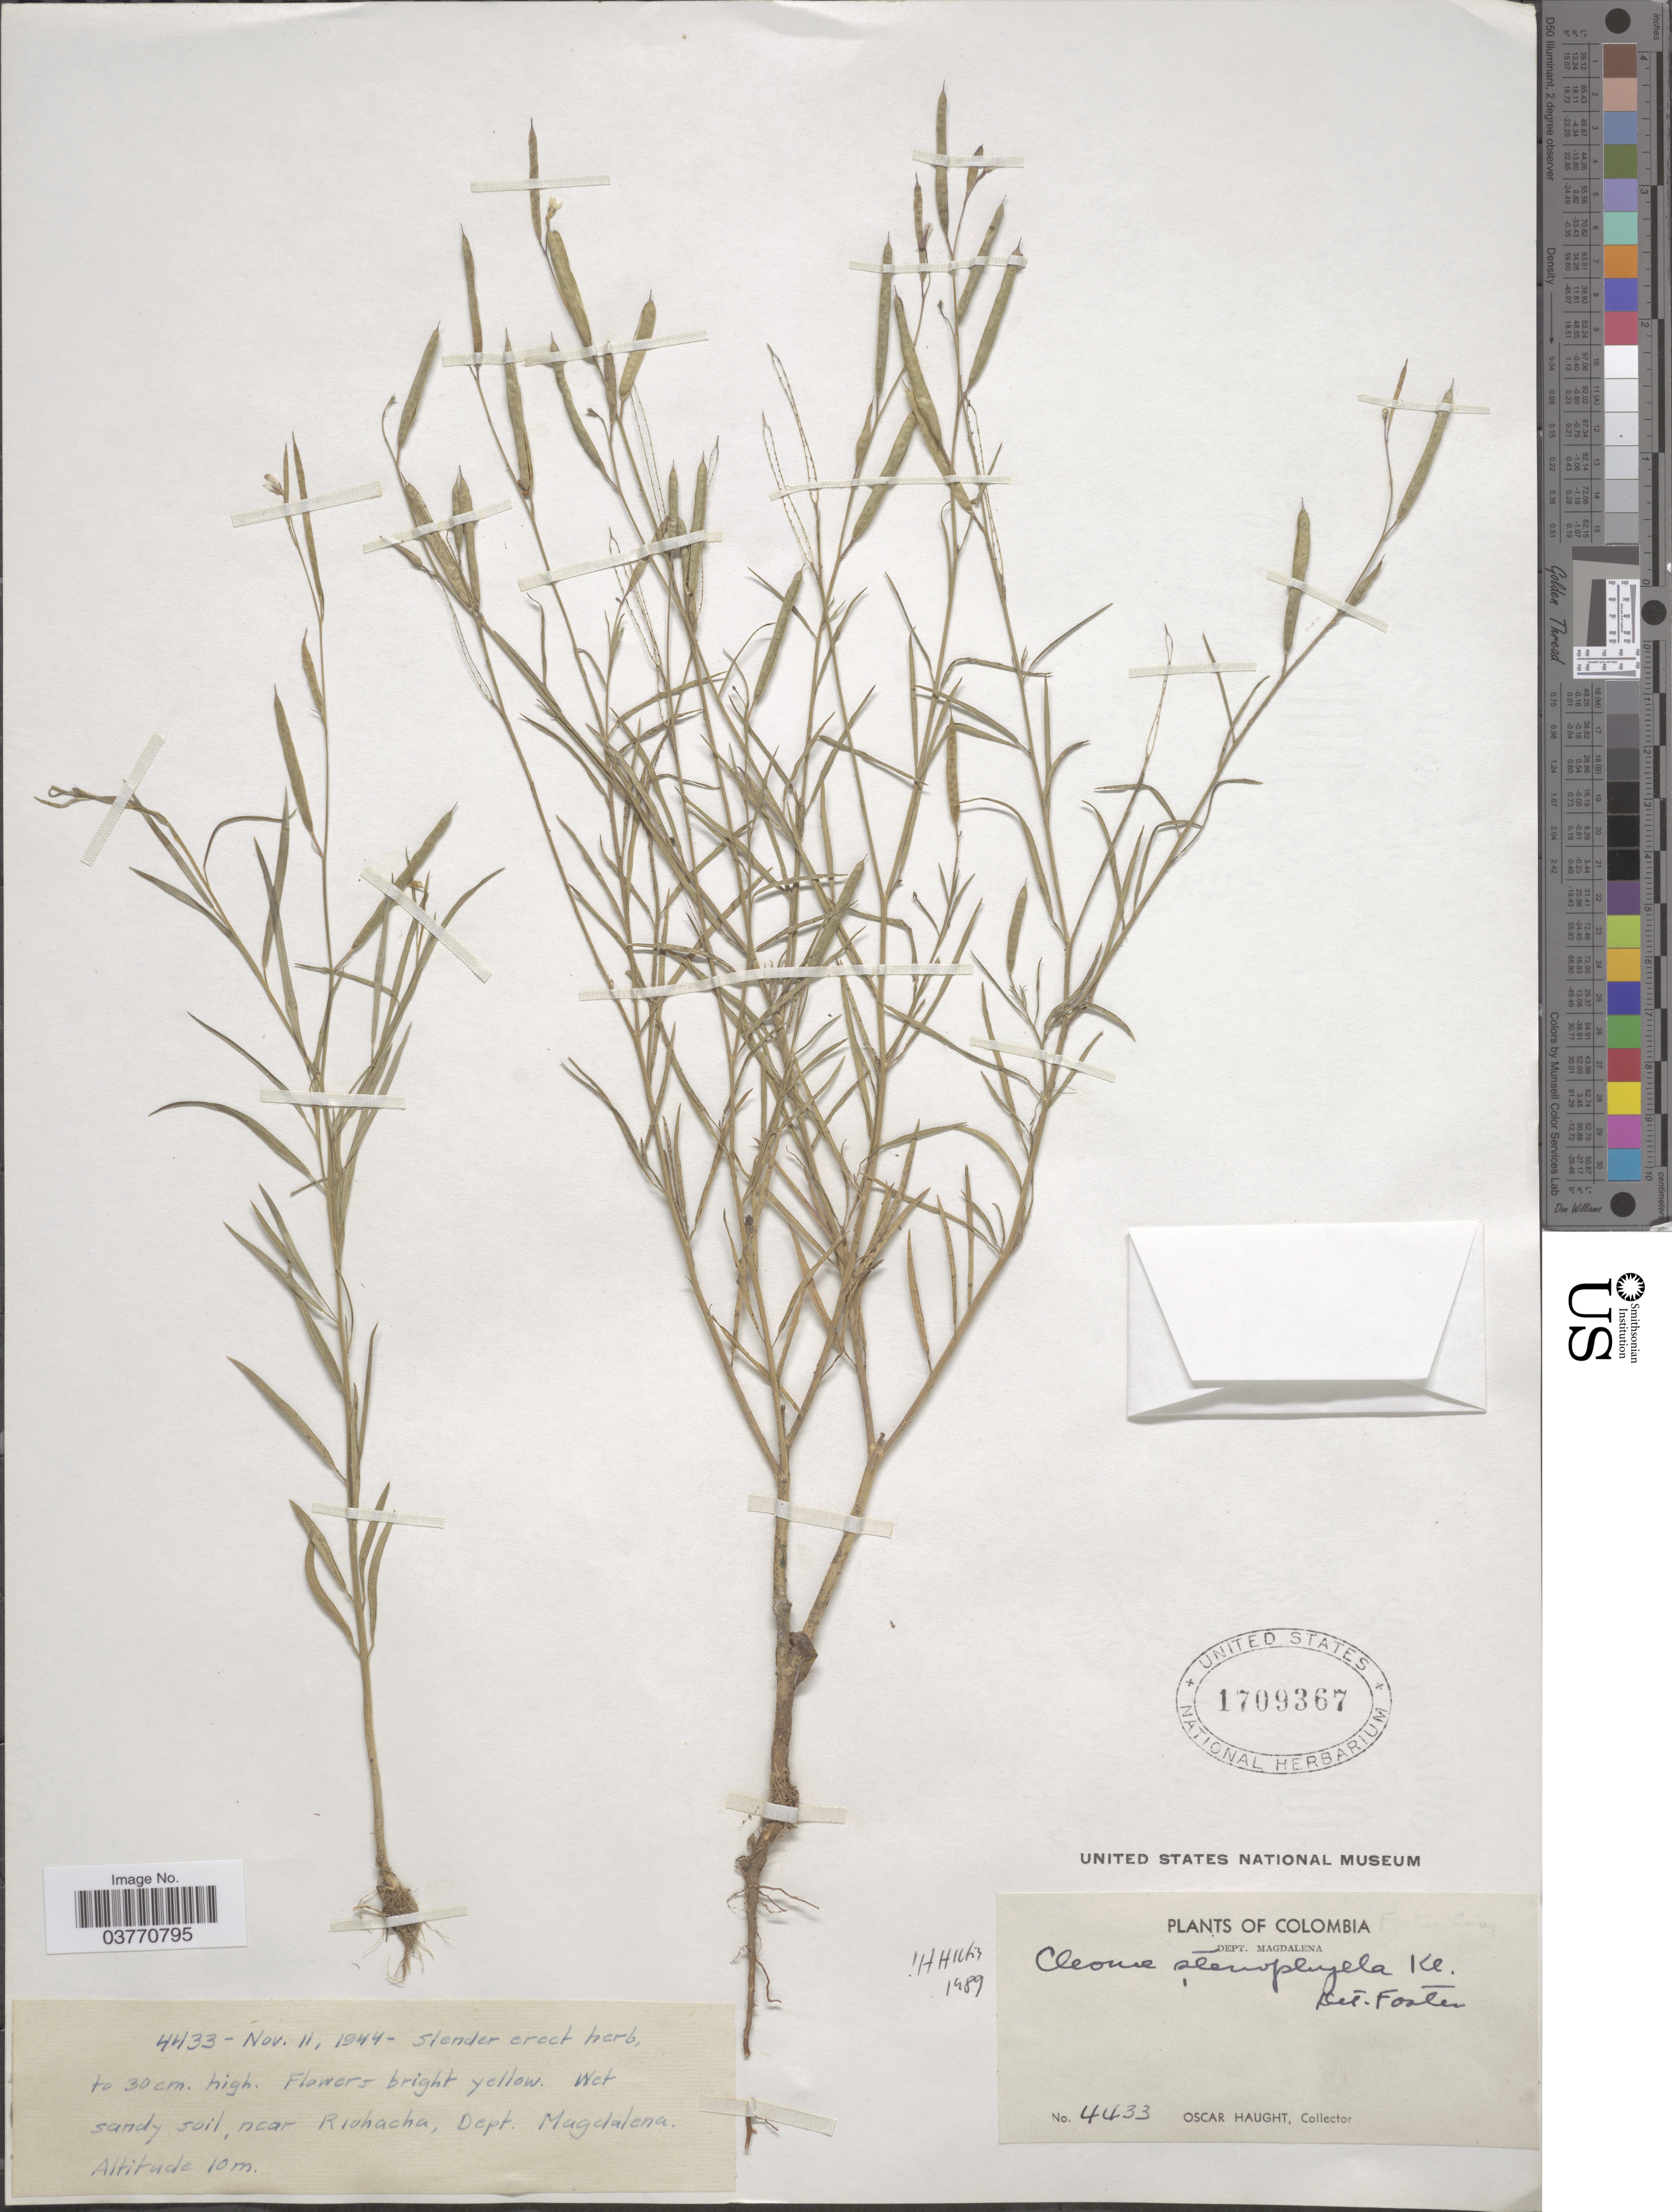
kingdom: Plantae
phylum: Tracheophyta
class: Magnoliopsida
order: Brassicales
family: Cleomaceae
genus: Physostemon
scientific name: Physostemon stenophyllus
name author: (Klotzsch ex Urb.) Iltis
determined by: Strong, M. T., (US), Smithsonian Institution - National Museum of Natural History (UNITED STATES)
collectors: O. L. Haught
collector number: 4433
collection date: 1944-11-11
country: Colombia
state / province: Magdalena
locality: Near Riohacha, Dept. Magdalena.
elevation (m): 10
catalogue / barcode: US 1709367